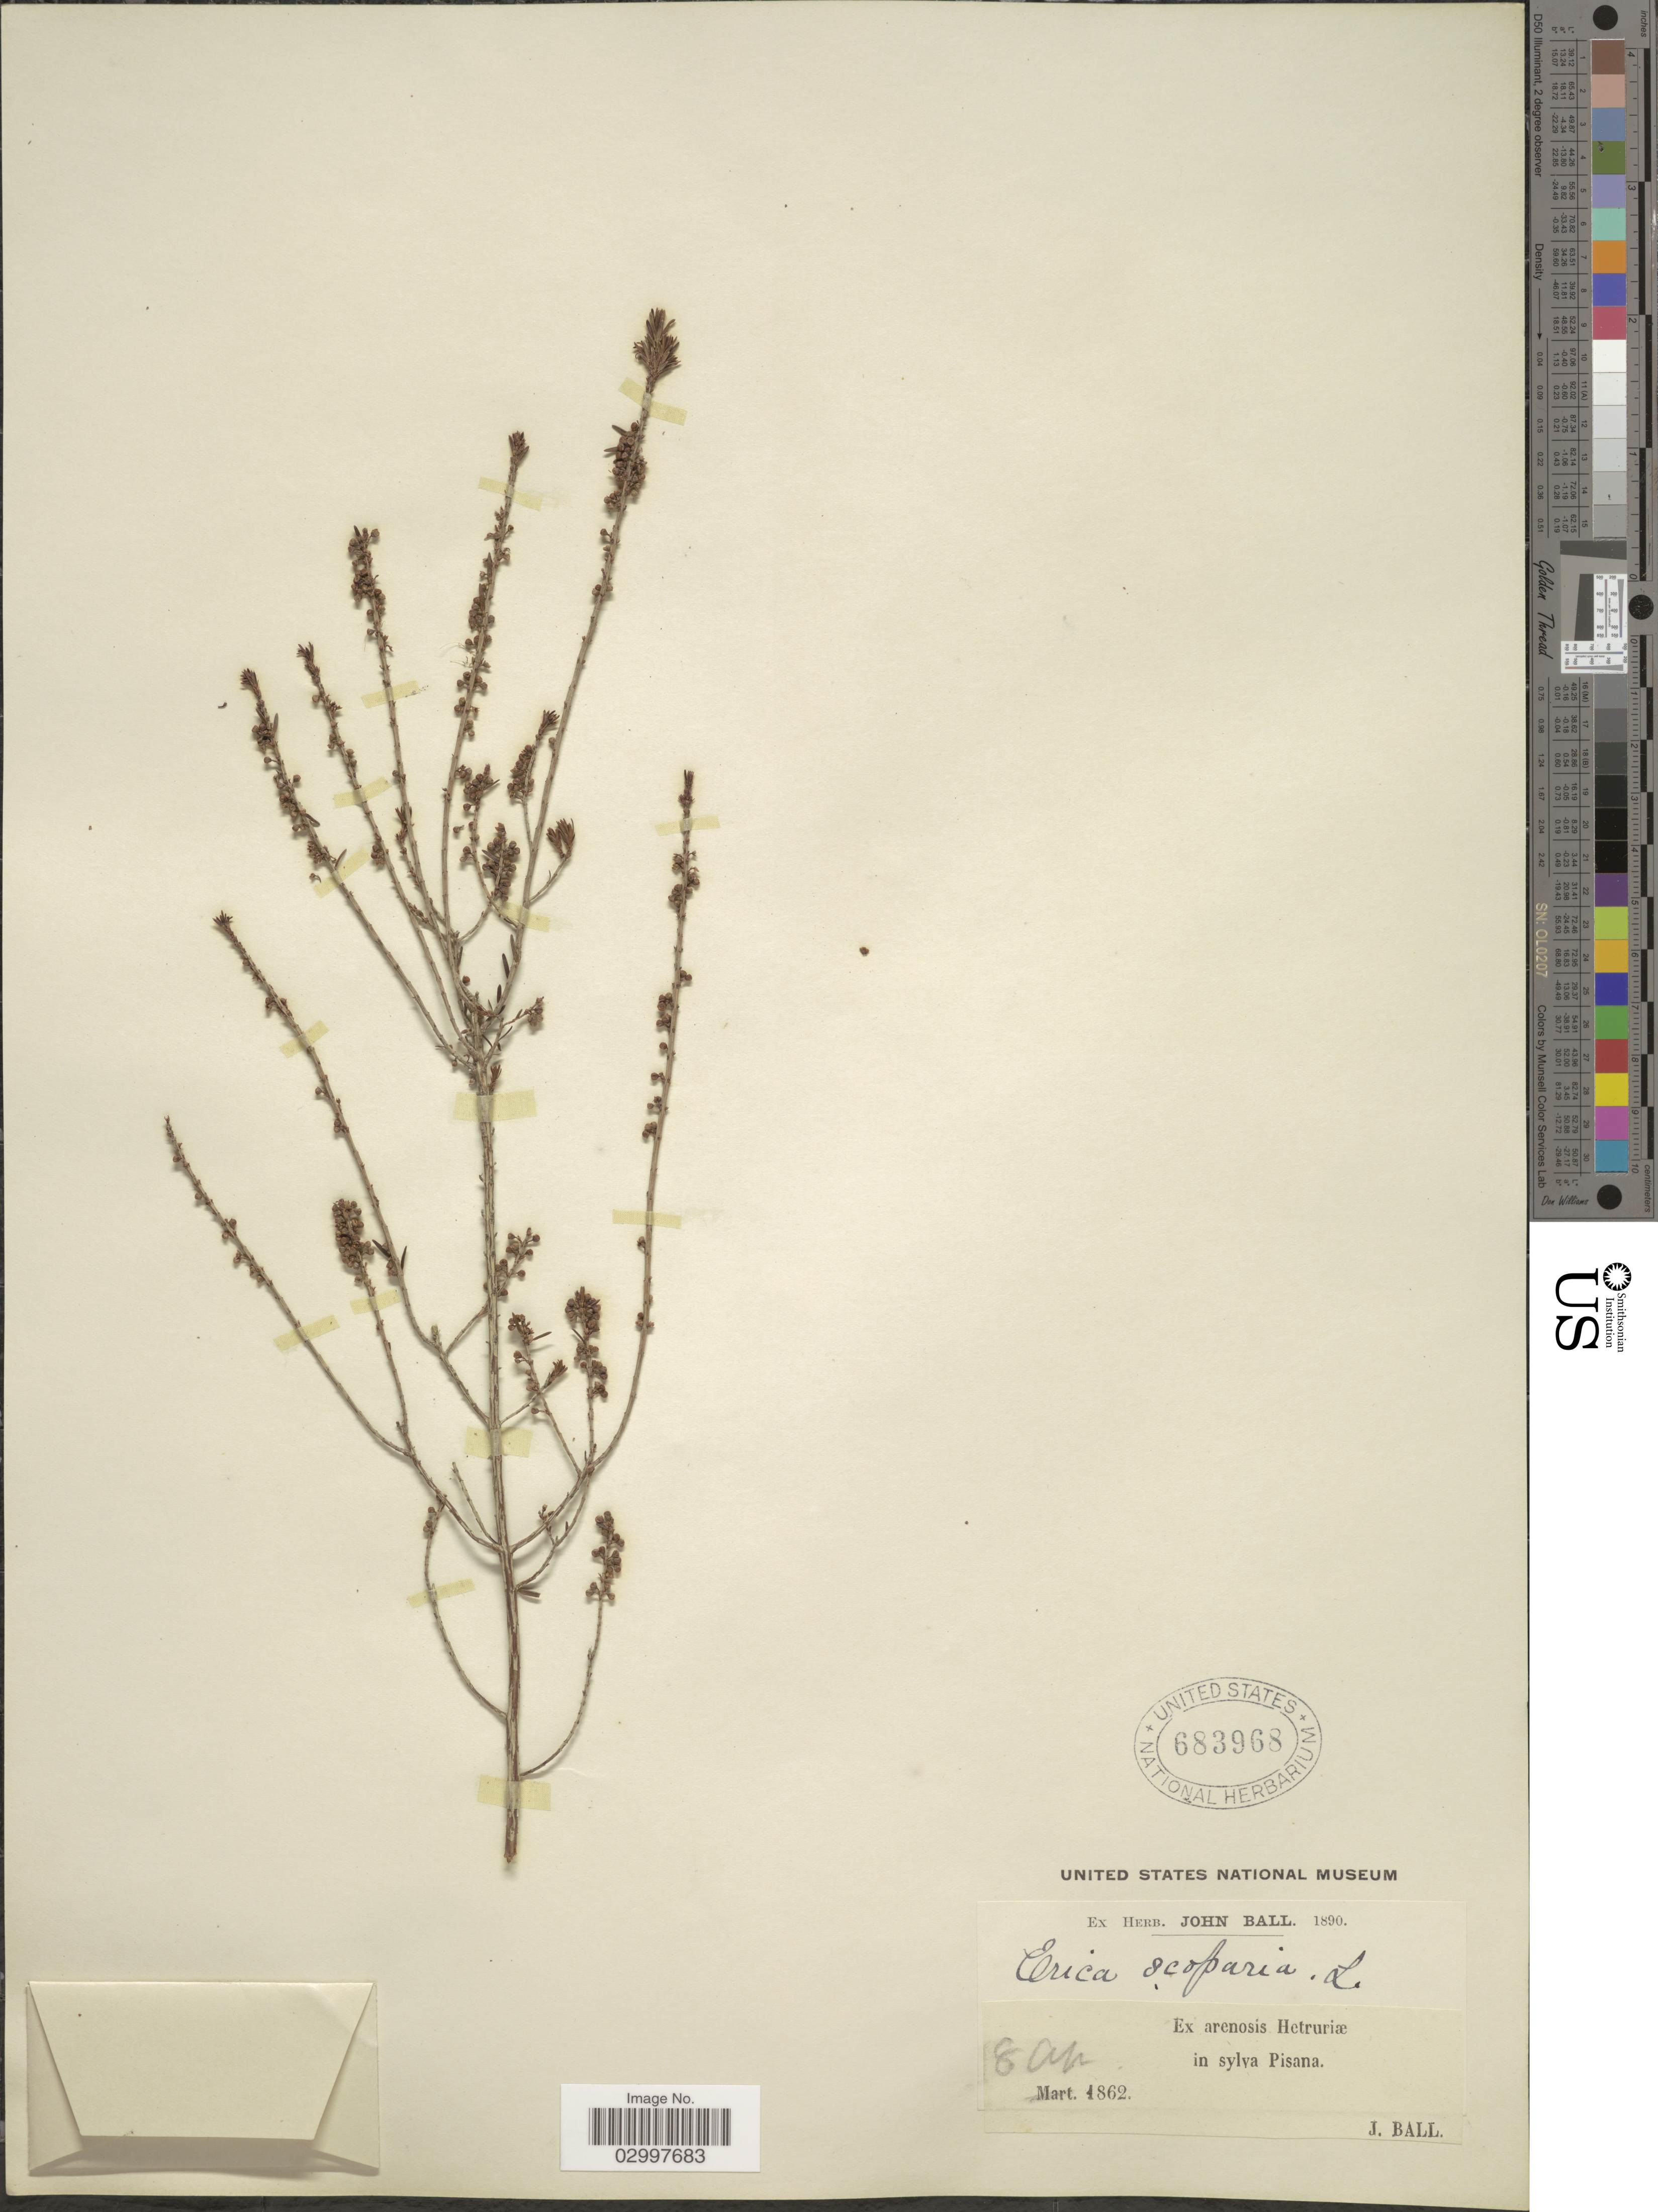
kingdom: Plantae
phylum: Tracheophyta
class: Magnoliopsida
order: Ericales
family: Ericaceae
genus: Erica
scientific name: Erica scoparia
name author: L.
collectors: J. Ball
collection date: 1862-04-08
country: Italy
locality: Arenosis Hetruriæ in sylva Pisana.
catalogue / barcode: US 683968